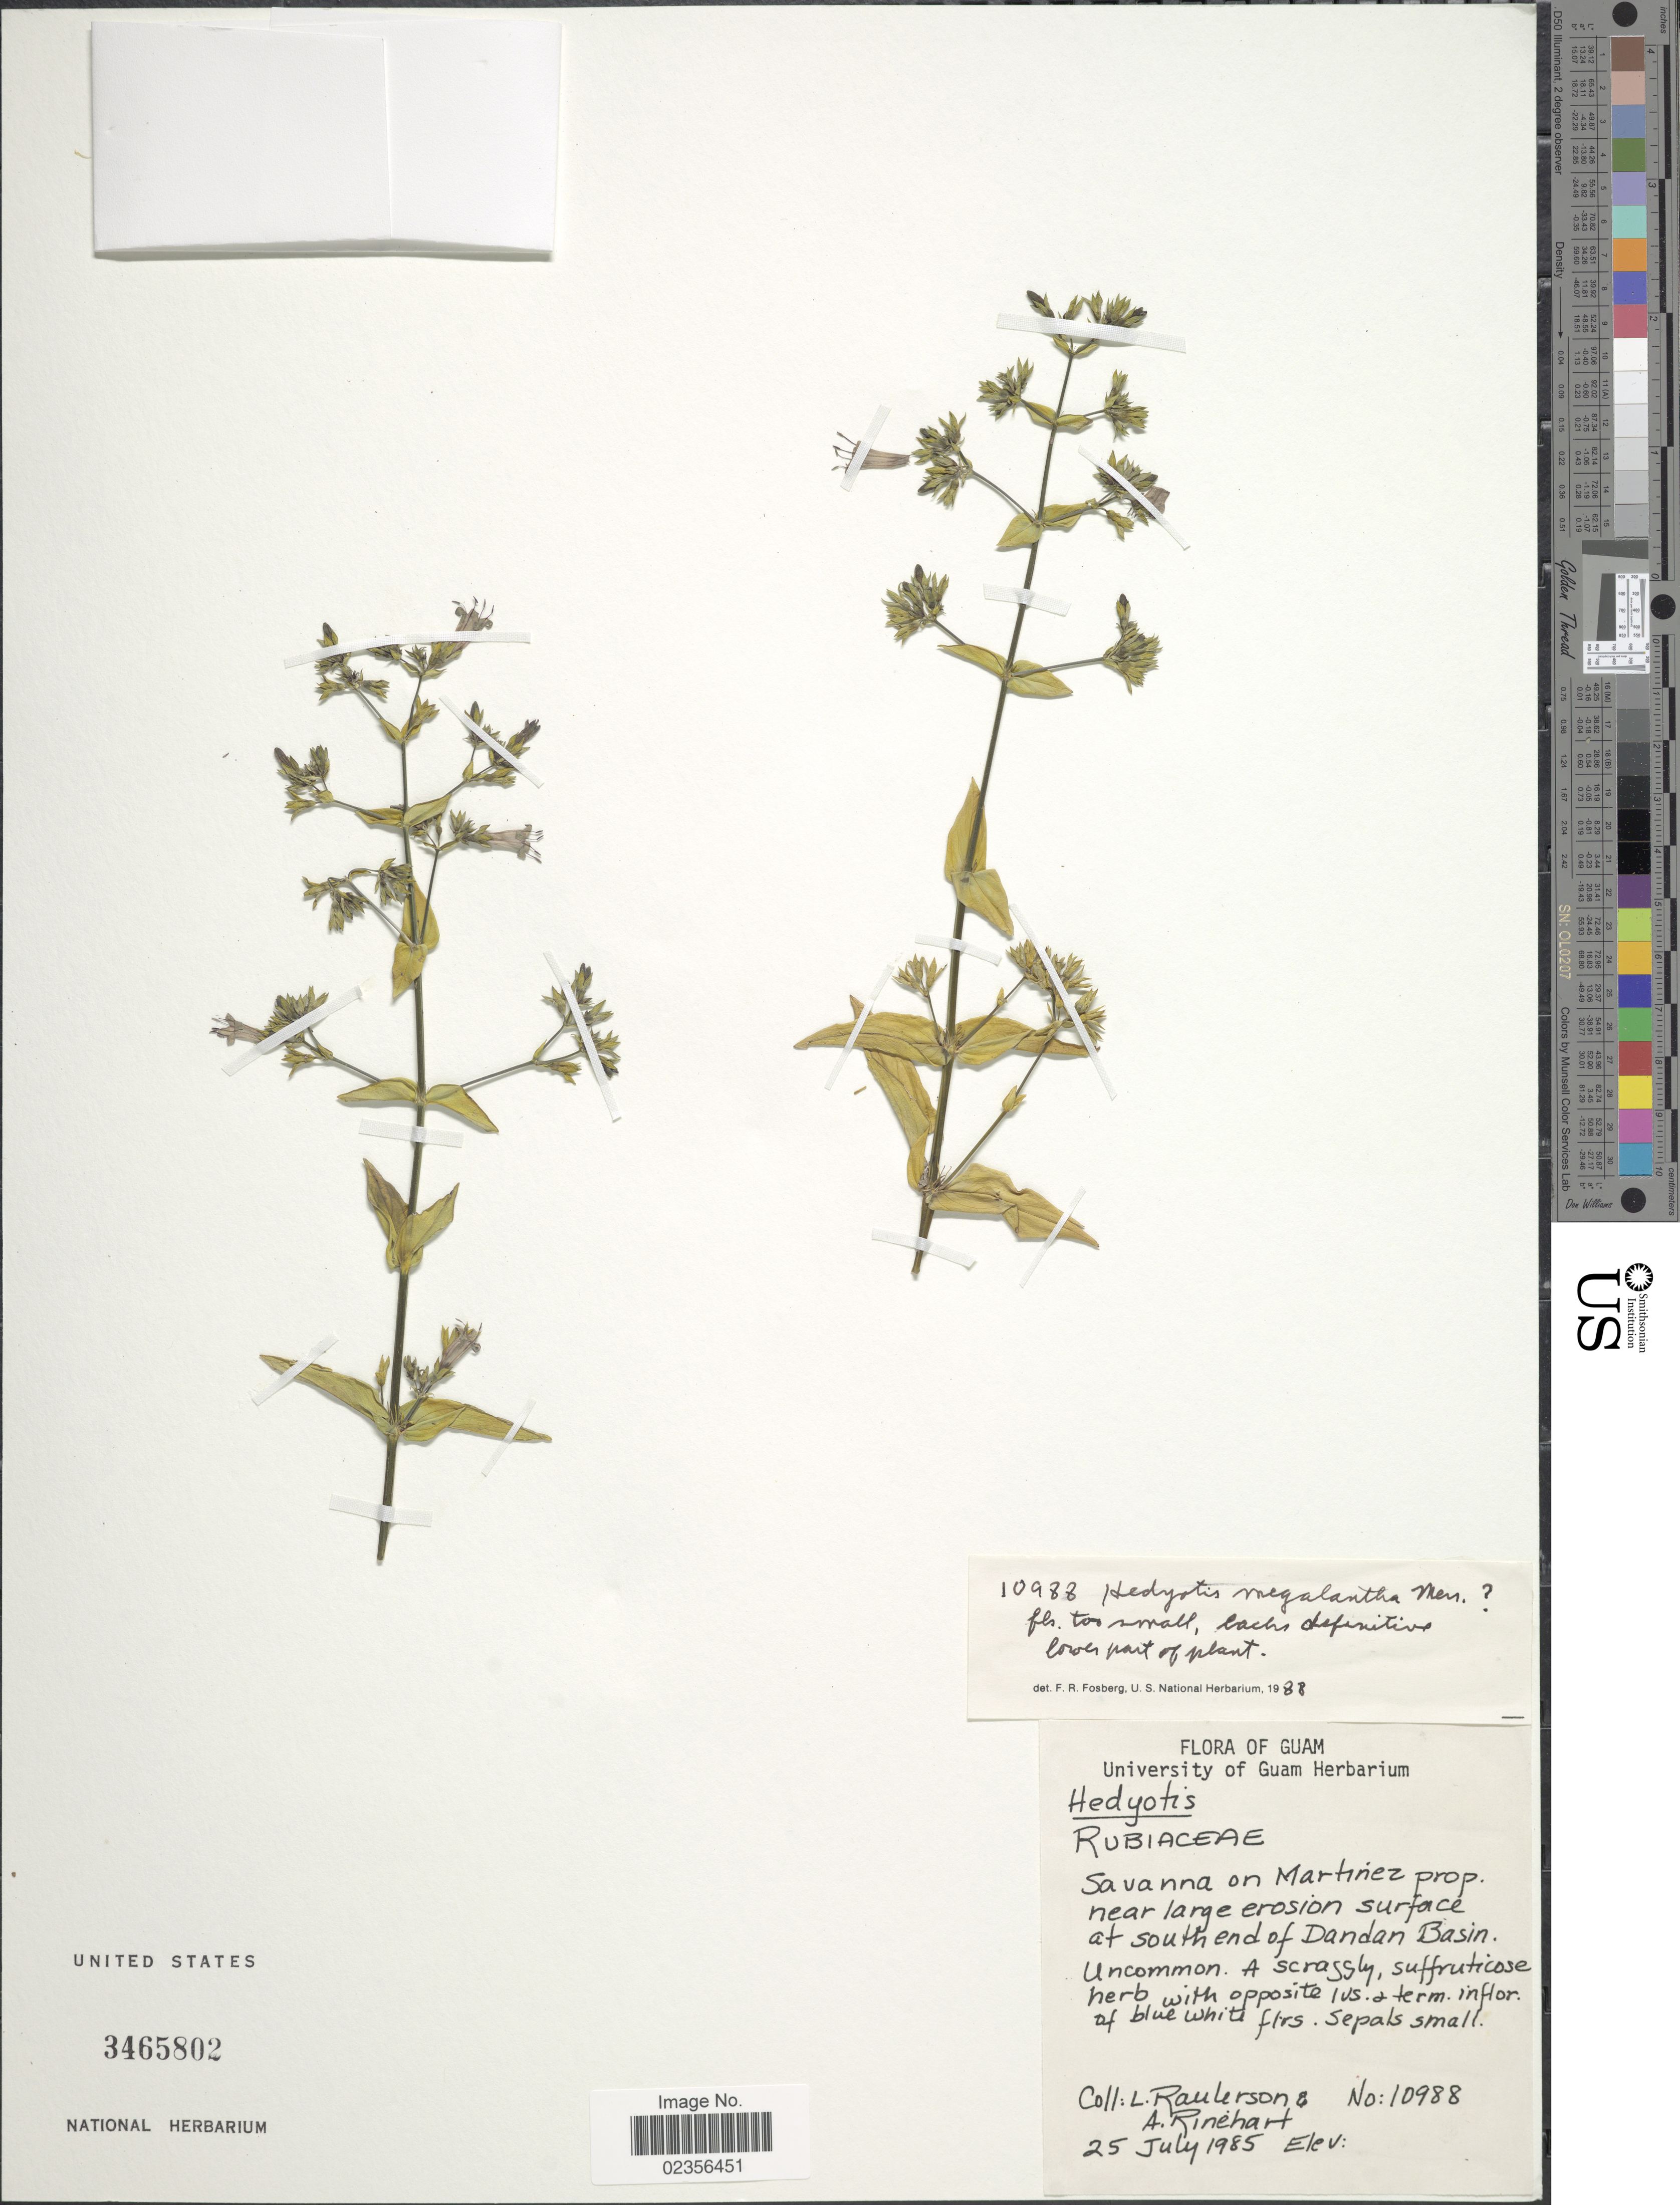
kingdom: Plantae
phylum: Tracheophyta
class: Magnoliopsida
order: Gentianales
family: Rubiaceae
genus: Hedyotis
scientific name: Hedyotis megalantha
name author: Merr.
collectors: L. Raulerson & A. Rinehart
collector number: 10988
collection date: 1985-07-25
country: Guam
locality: At south end of Dandan Basin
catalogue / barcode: US 3465802